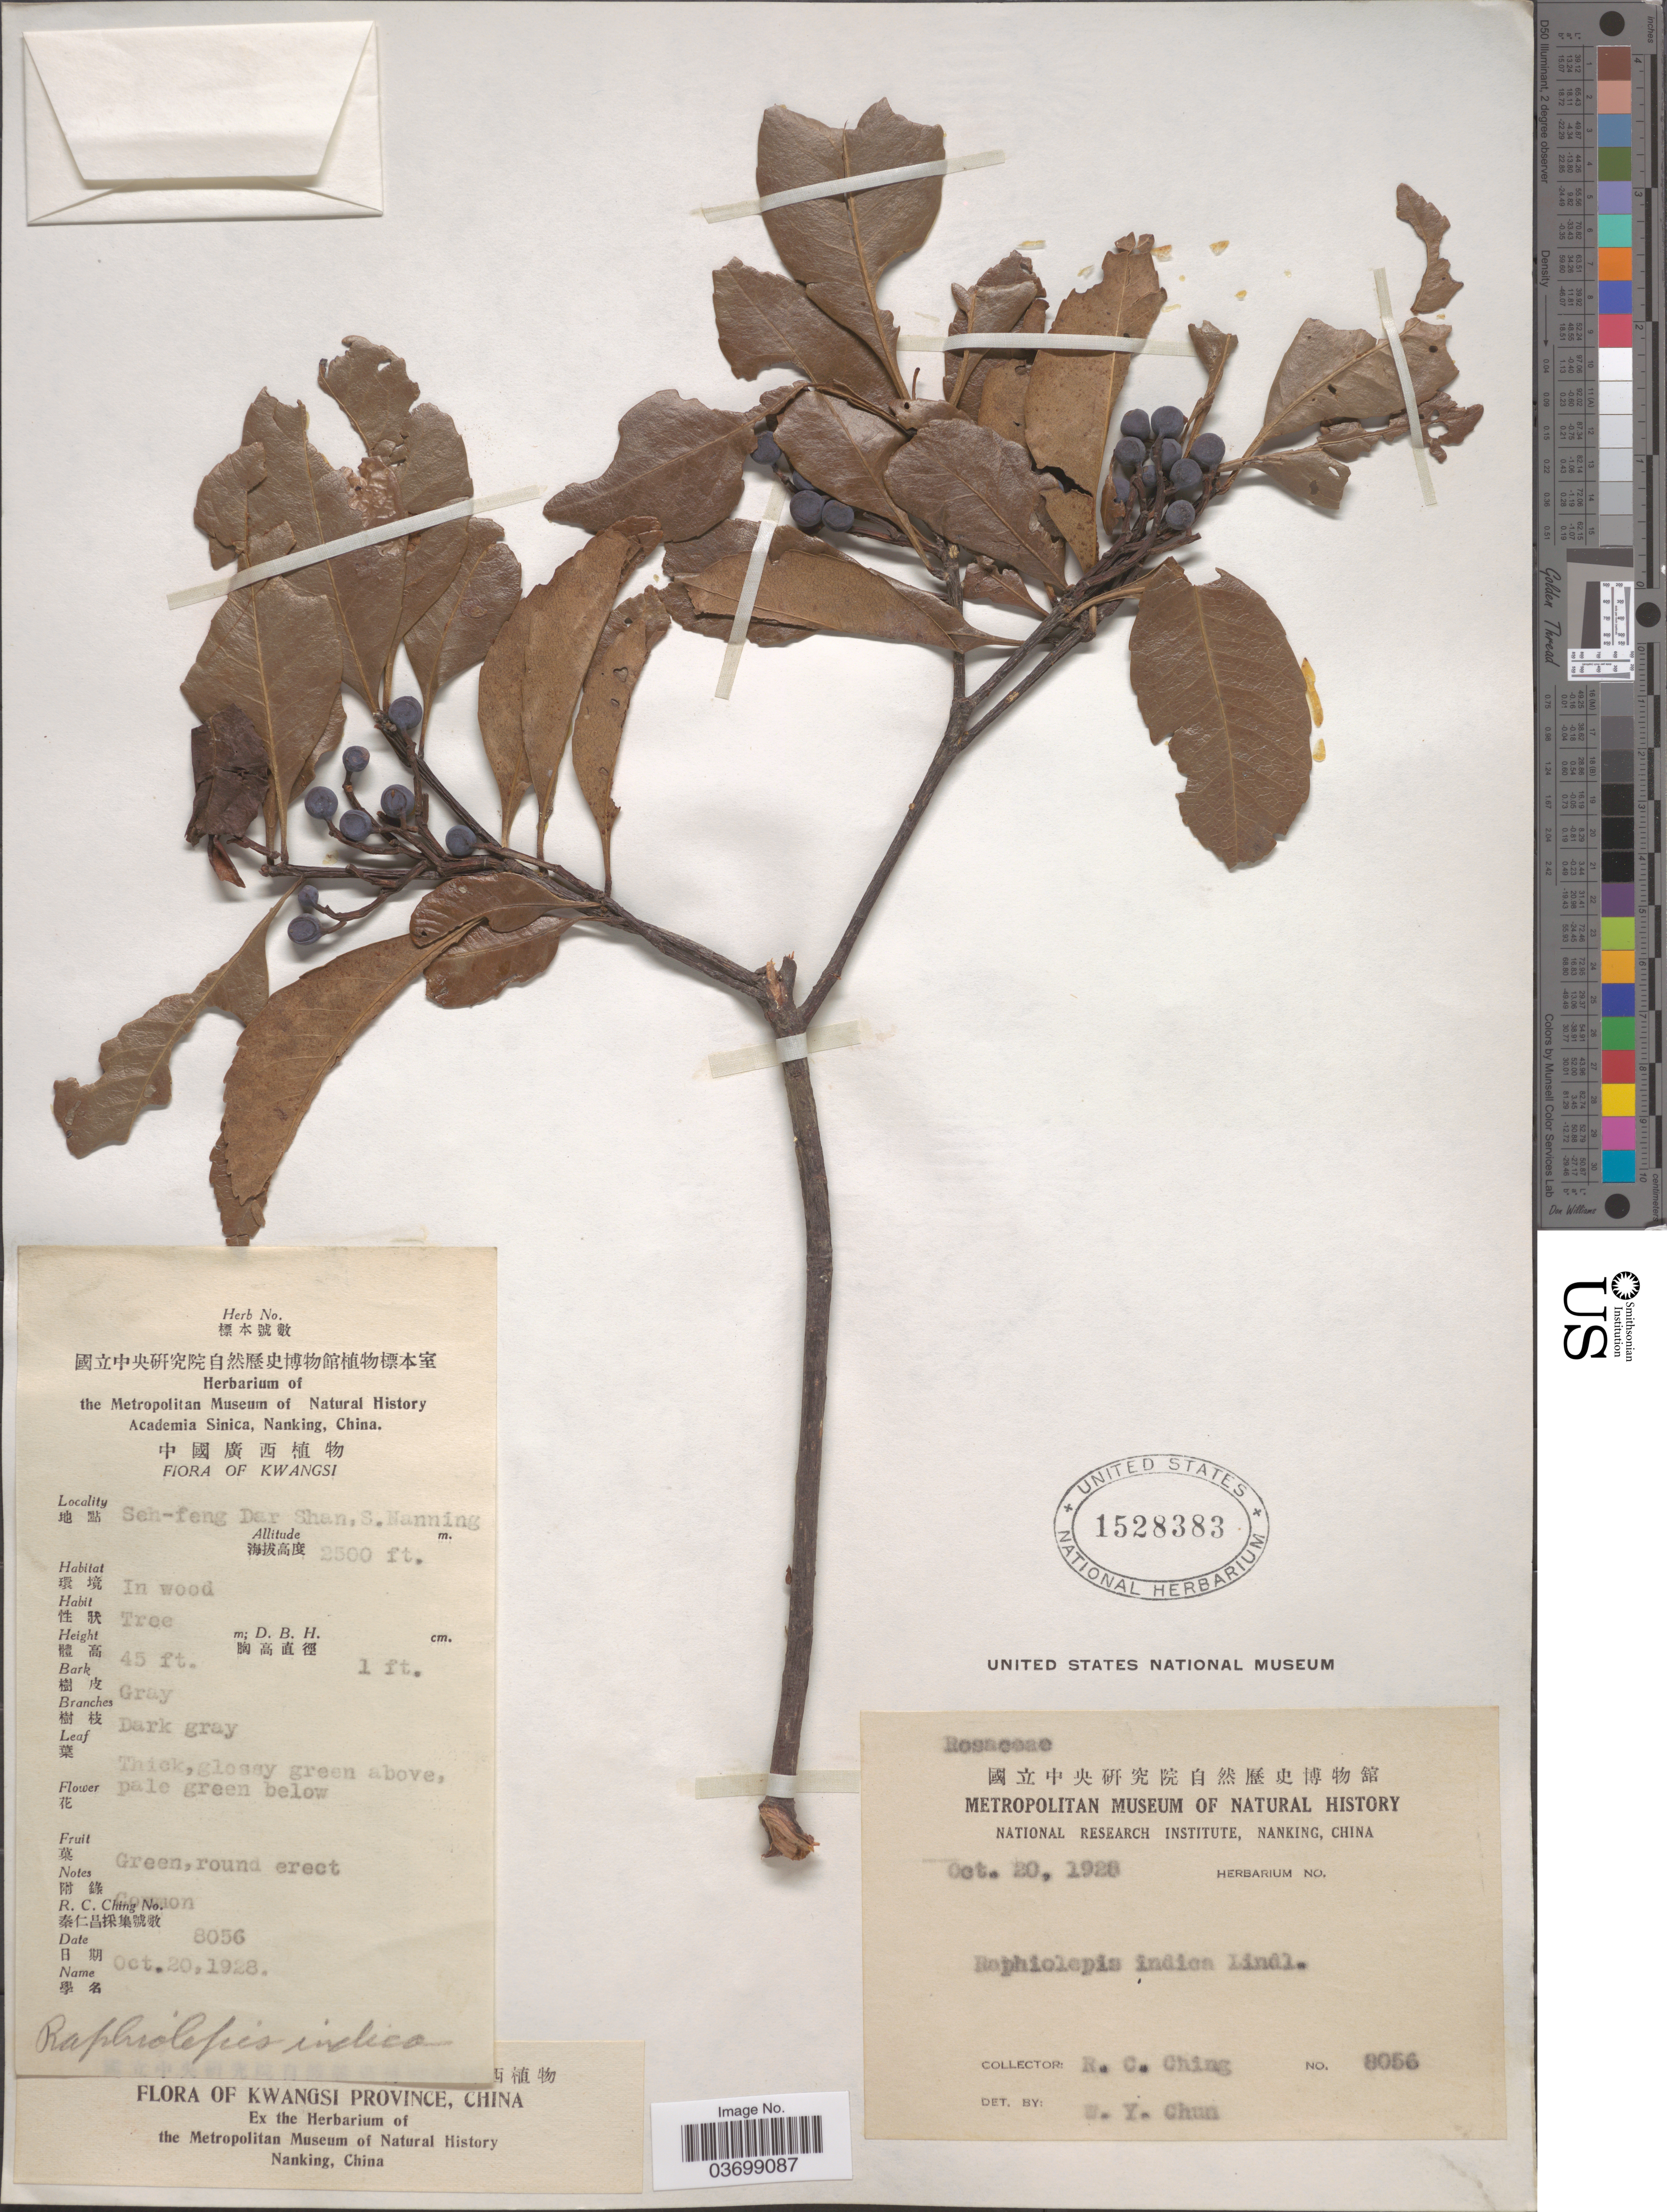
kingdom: Plantae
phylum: Tracheophyta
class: Magnoliopsida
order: Rosales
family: Rosaceae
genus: Rhaphiolepis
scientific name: Rhaphiolepis indica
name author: (L.) Lindl.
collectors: R. C. Ching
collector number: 8056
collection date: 1928-10-20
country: China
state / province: Guangxi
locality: Kwangsi Province. Seh-feng Dar Shan,S.Nanning.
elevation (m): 762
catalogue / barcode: US 1528383